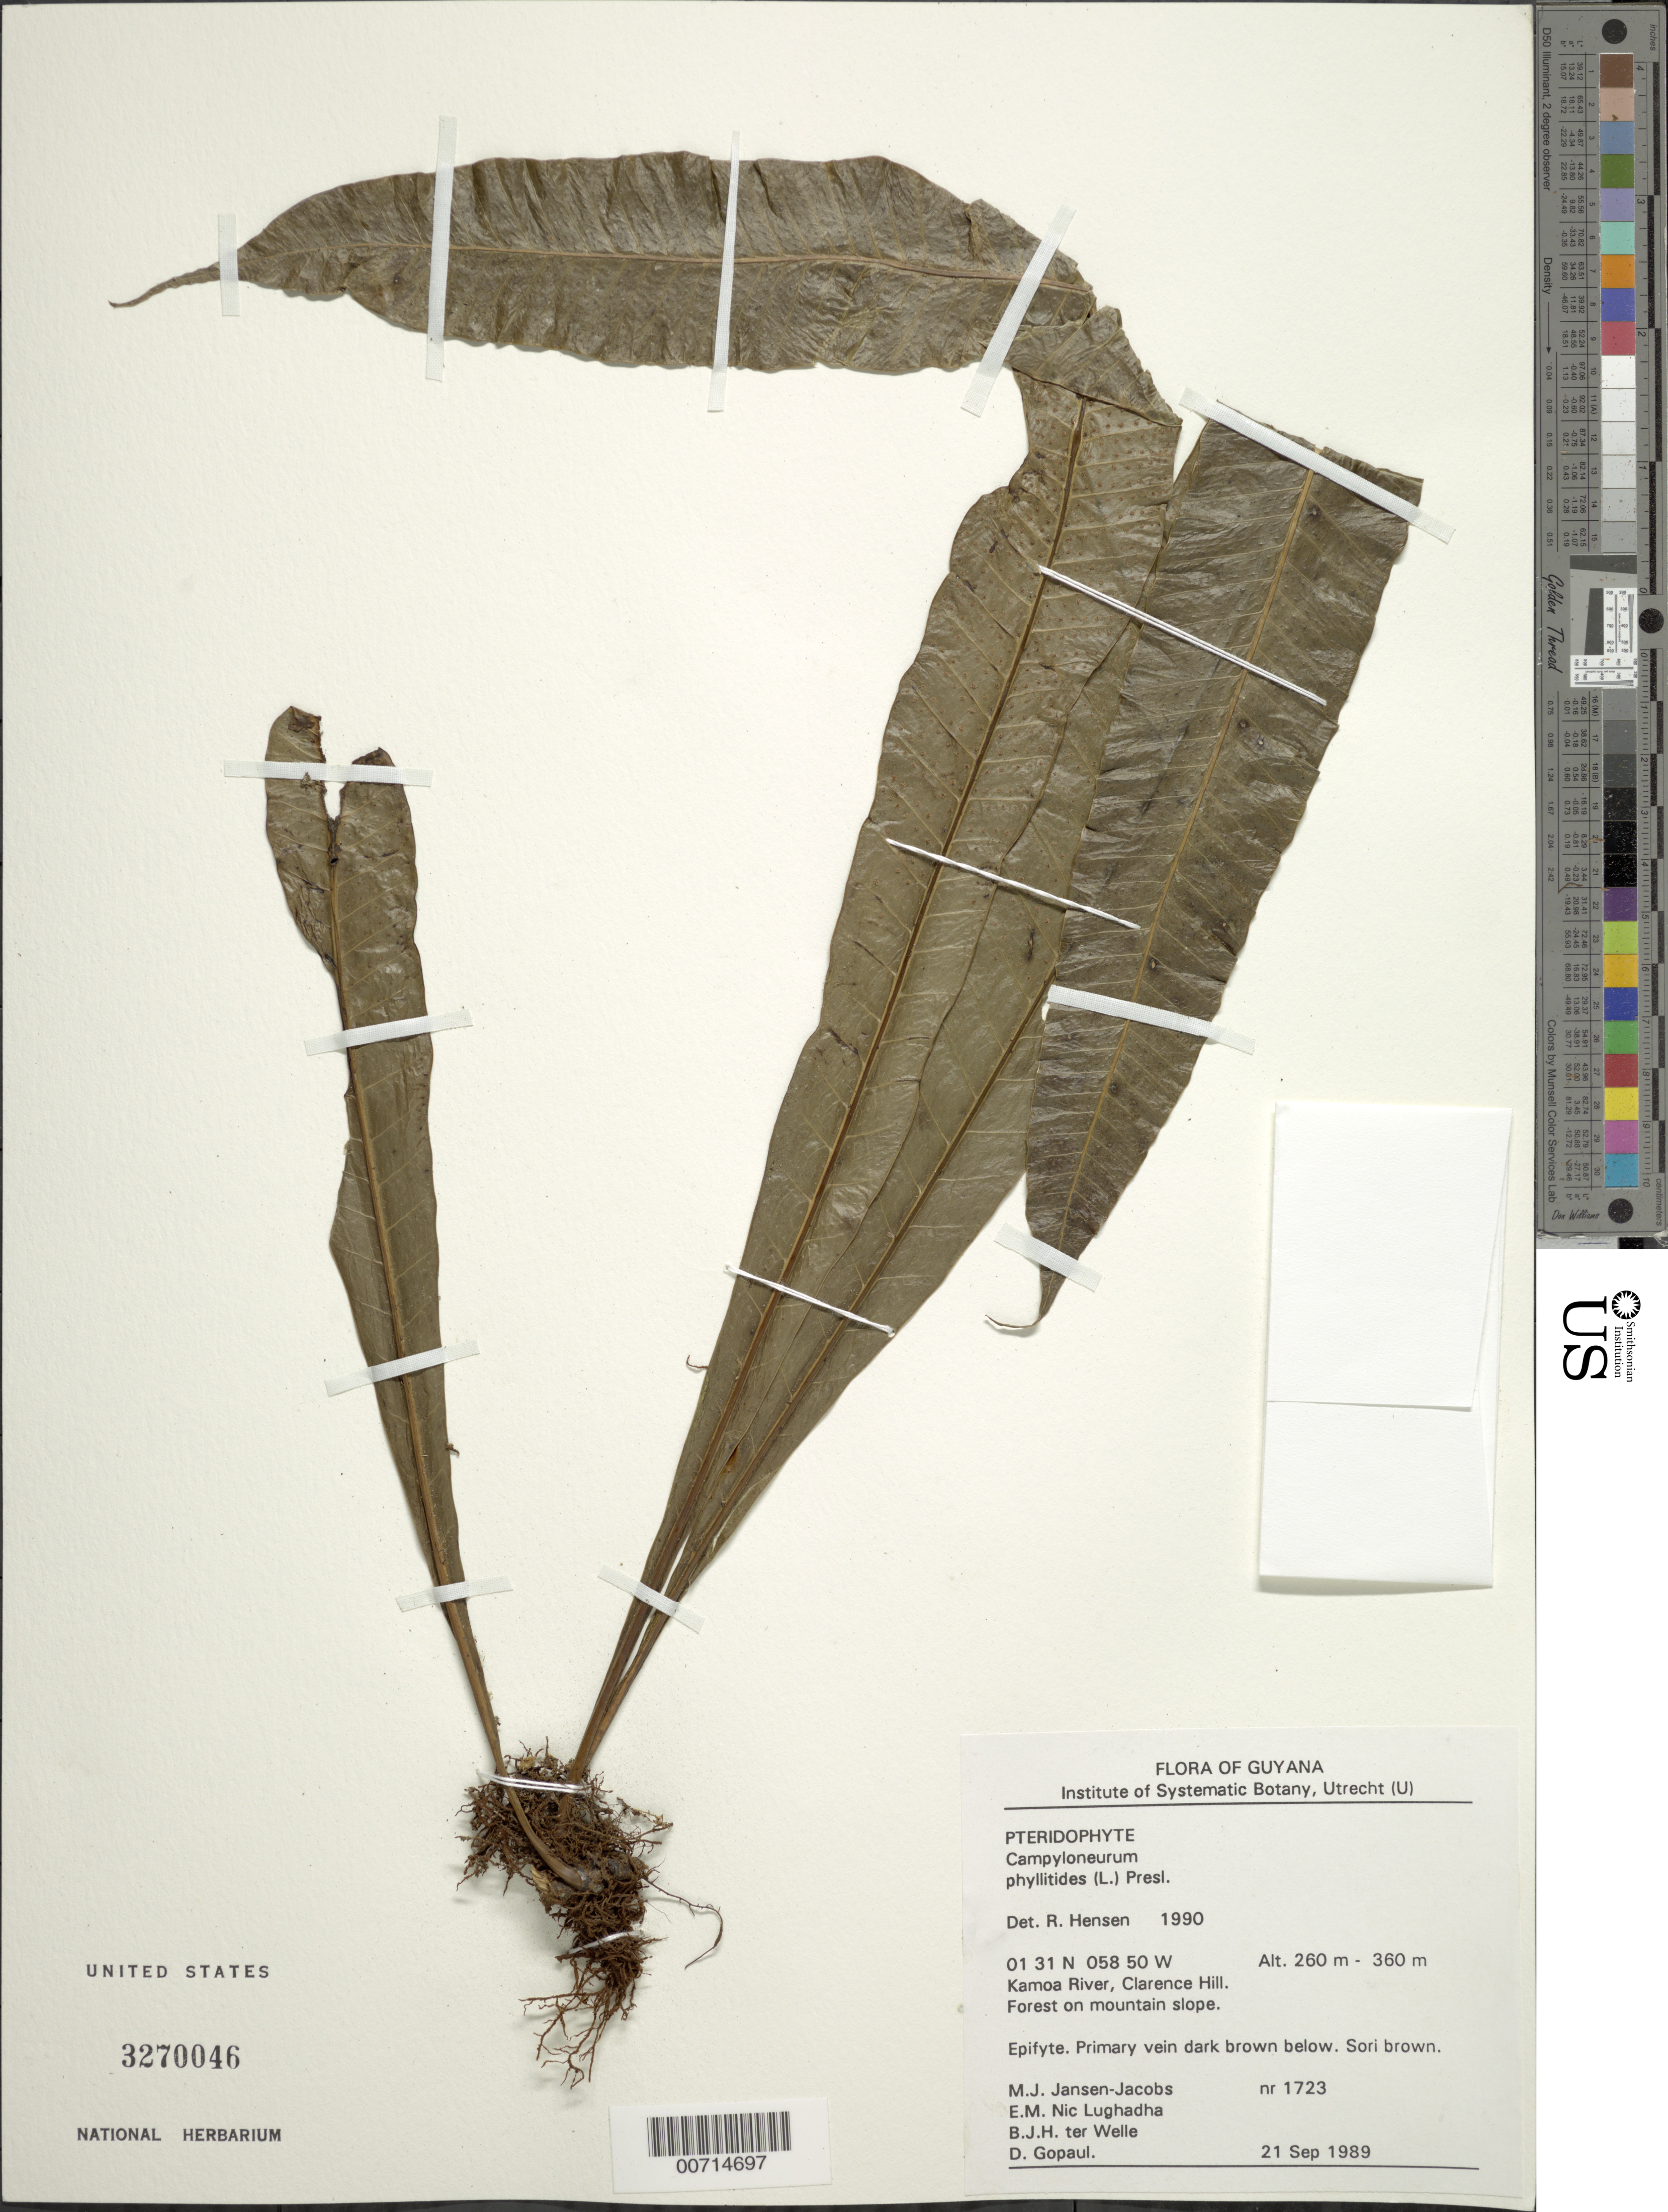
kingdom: Plantae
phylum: Tracheophyta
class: Polypodiopsida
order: Polypodiales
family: Polypodiaceae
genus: Campyloneurum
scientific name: Campyloneurum phyllitidis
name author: (L.) C. Presl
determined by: Hansen, R.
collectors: M. J. Jansen-Jacobs, E. Nic Lughadha, B. Welle & D. Gopaul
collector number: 1723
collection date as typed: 21-Sep-89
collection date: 1989-09-21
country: Guyana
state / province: U. Takutu-U. Essequibo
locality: Clarence Hill, Kamoa River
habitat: Forest on mountain slopes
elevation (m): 260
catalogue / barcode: US 3270046